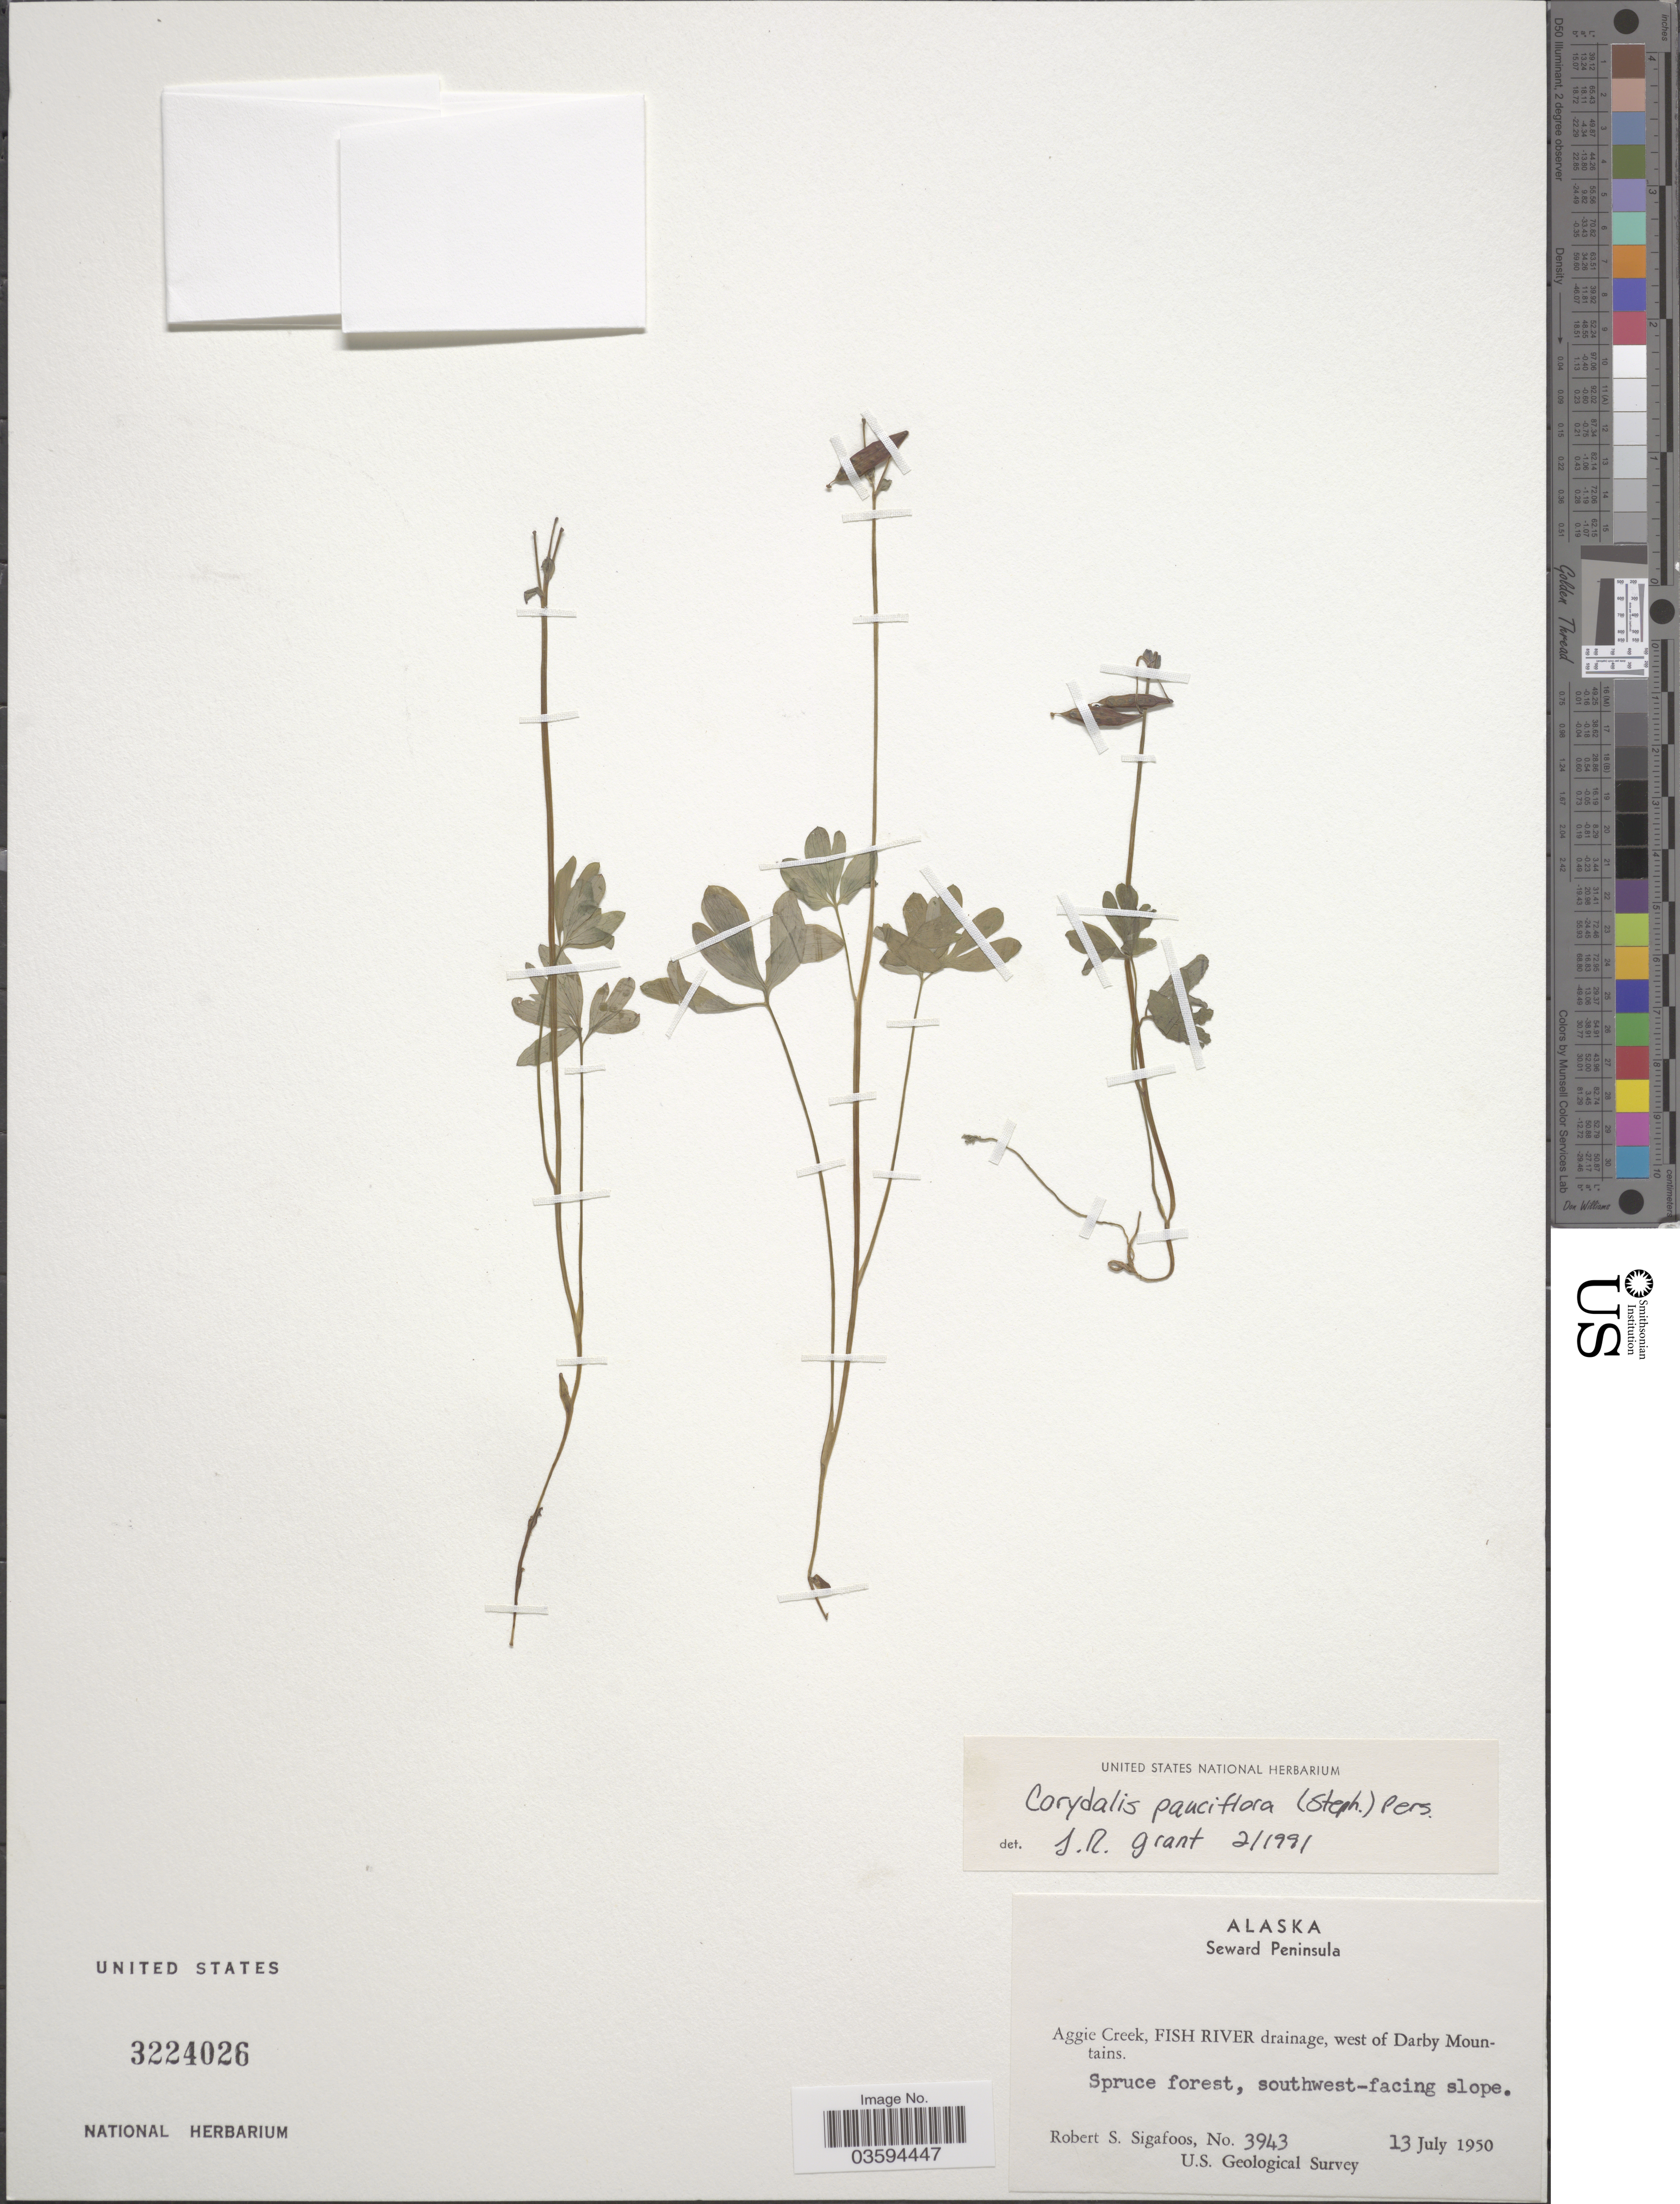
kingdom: Plantae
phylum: Tracheophyta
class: Magnoliopsida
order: Ranunculales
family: Papaveraceae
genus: Corydalis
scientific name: Corydalis pauciflora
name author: (Stephan) Pers.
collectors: R. Sigafoos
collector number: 3943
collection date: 1950-07-13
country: United States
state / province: Alaska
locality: Seward Peninsula. Aggie Creek, Fish River drainage, west of Darby Mountains.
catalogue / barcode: US 3224026